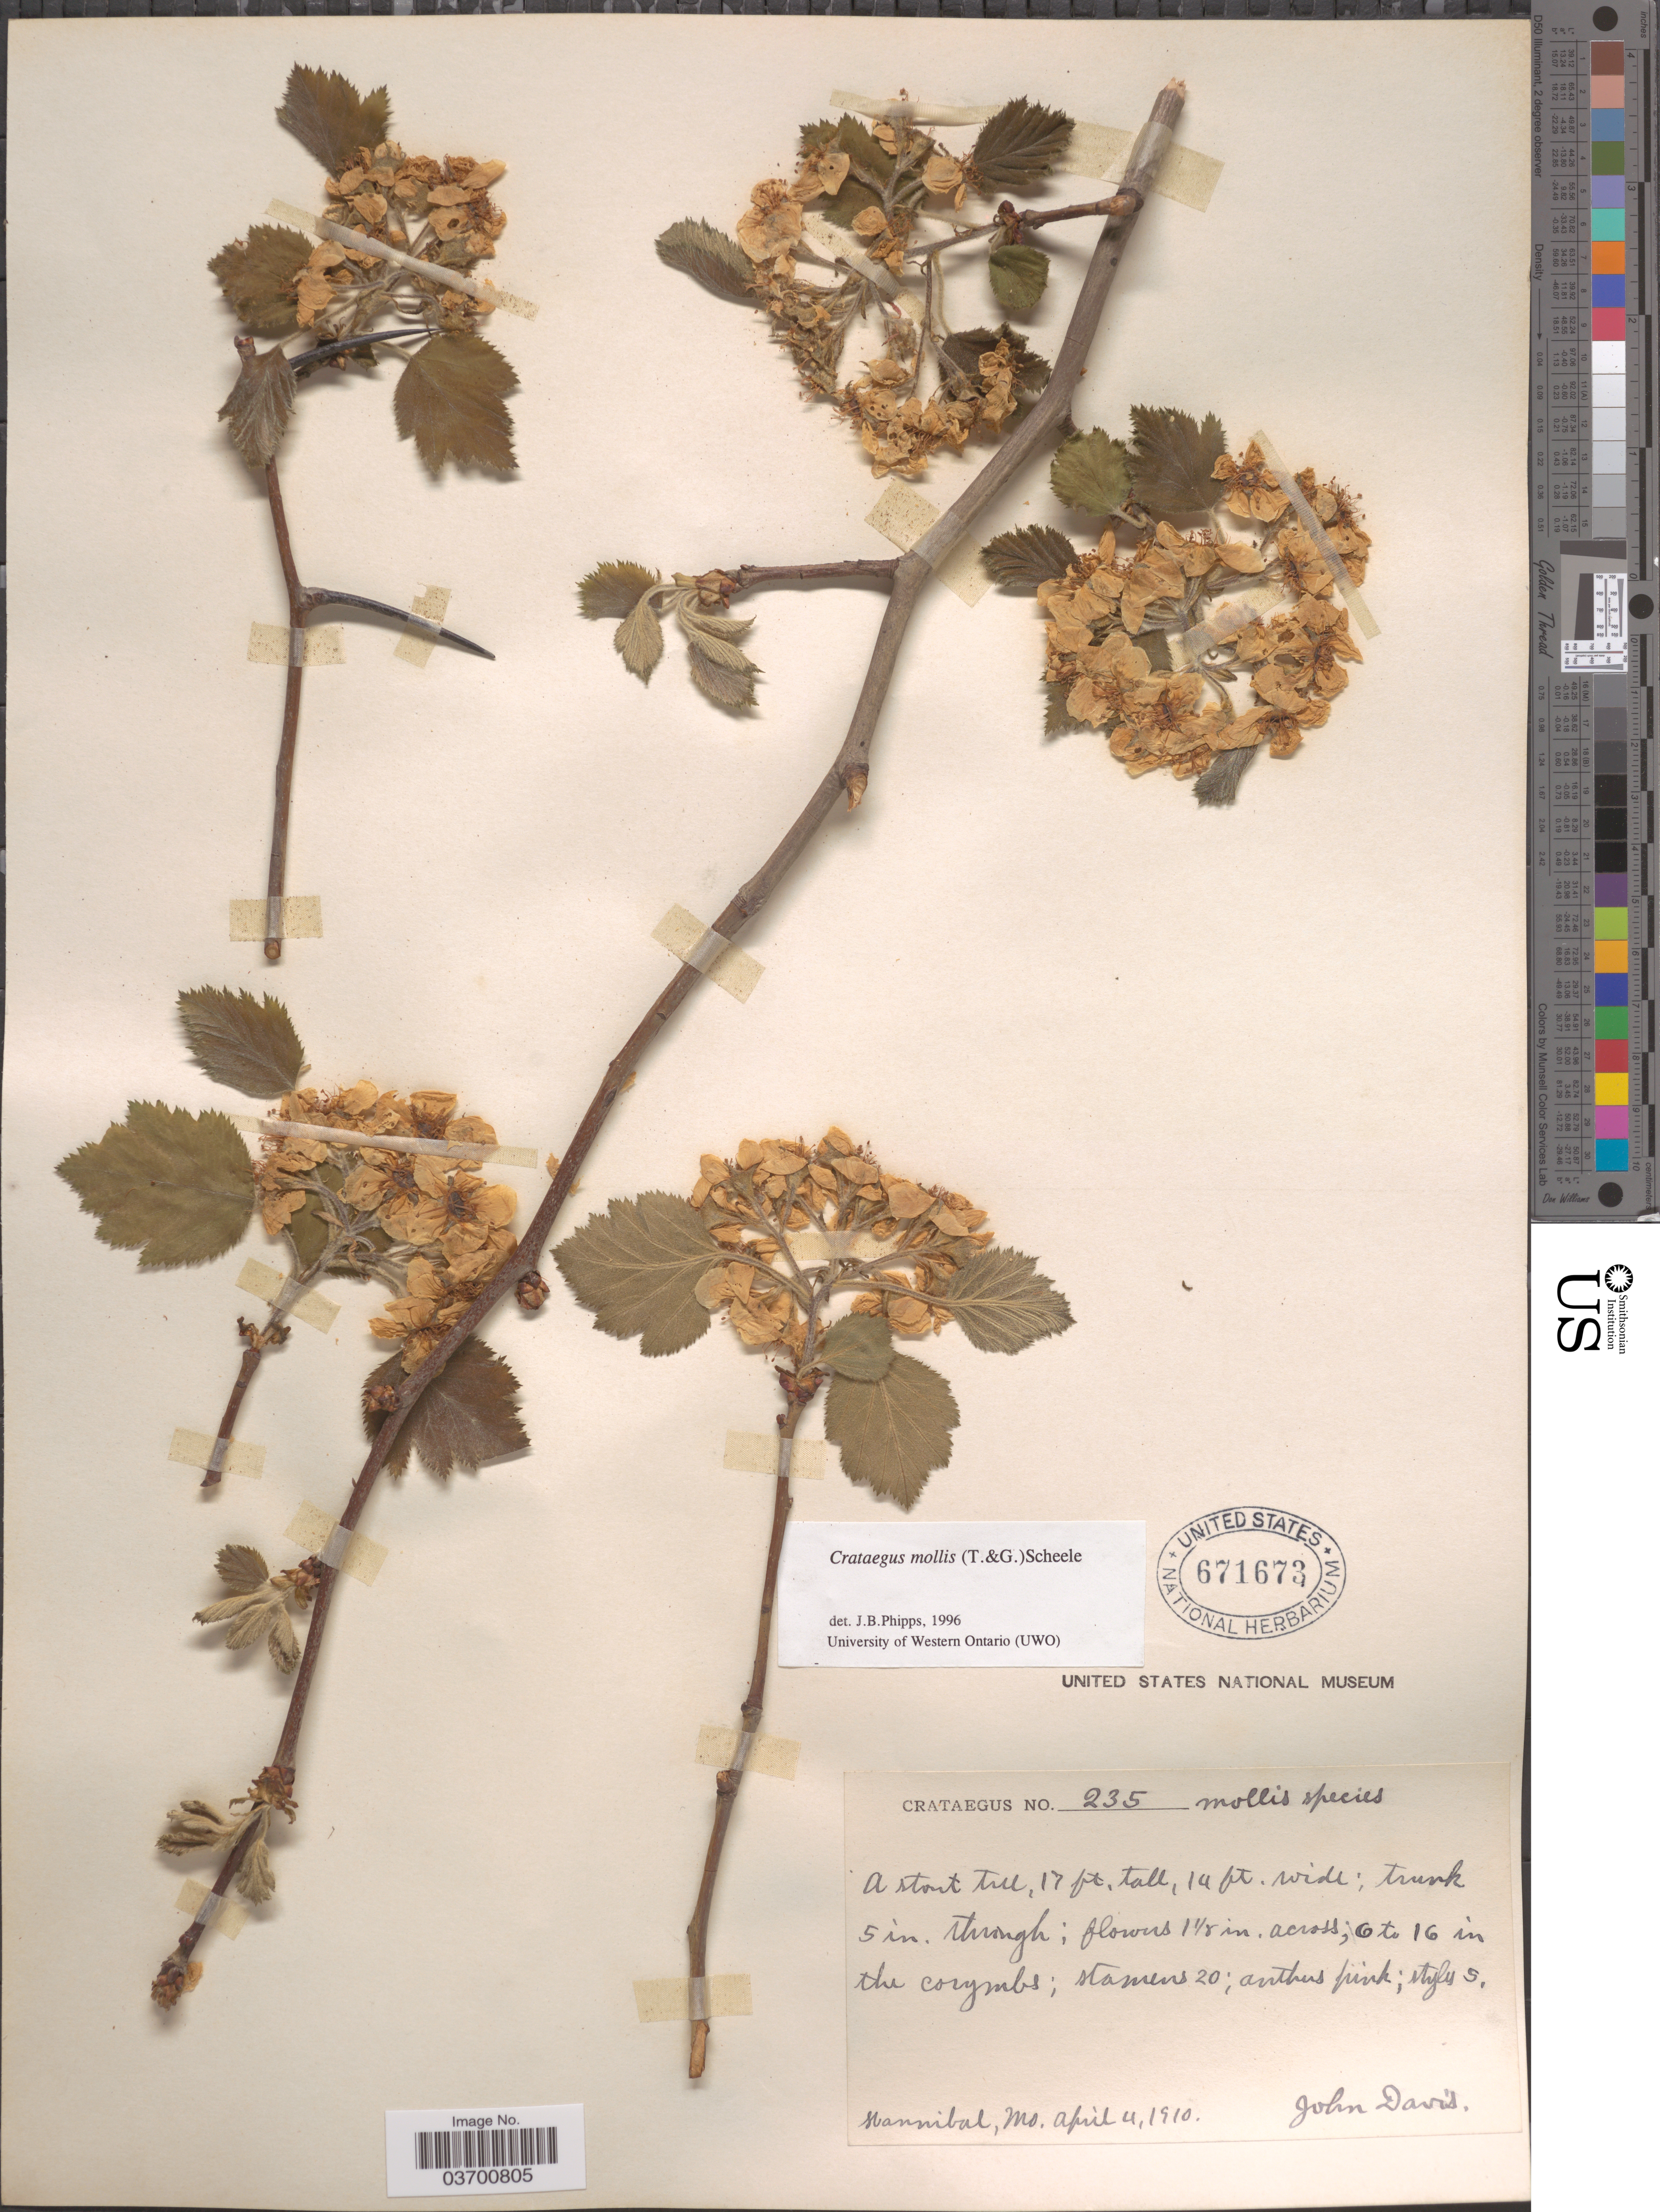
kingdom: Plantae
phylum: Tracheophyta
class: Magnoliopsida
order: Rosales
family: Rosaceae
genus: Crataegus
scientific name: Crataegus mollis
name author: (Torr. & A. Gray) Scheele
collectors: J. Davis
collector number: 235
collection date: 1910-04-04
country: United States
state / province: Missouri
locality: Hannibal.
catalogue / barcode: US 671673